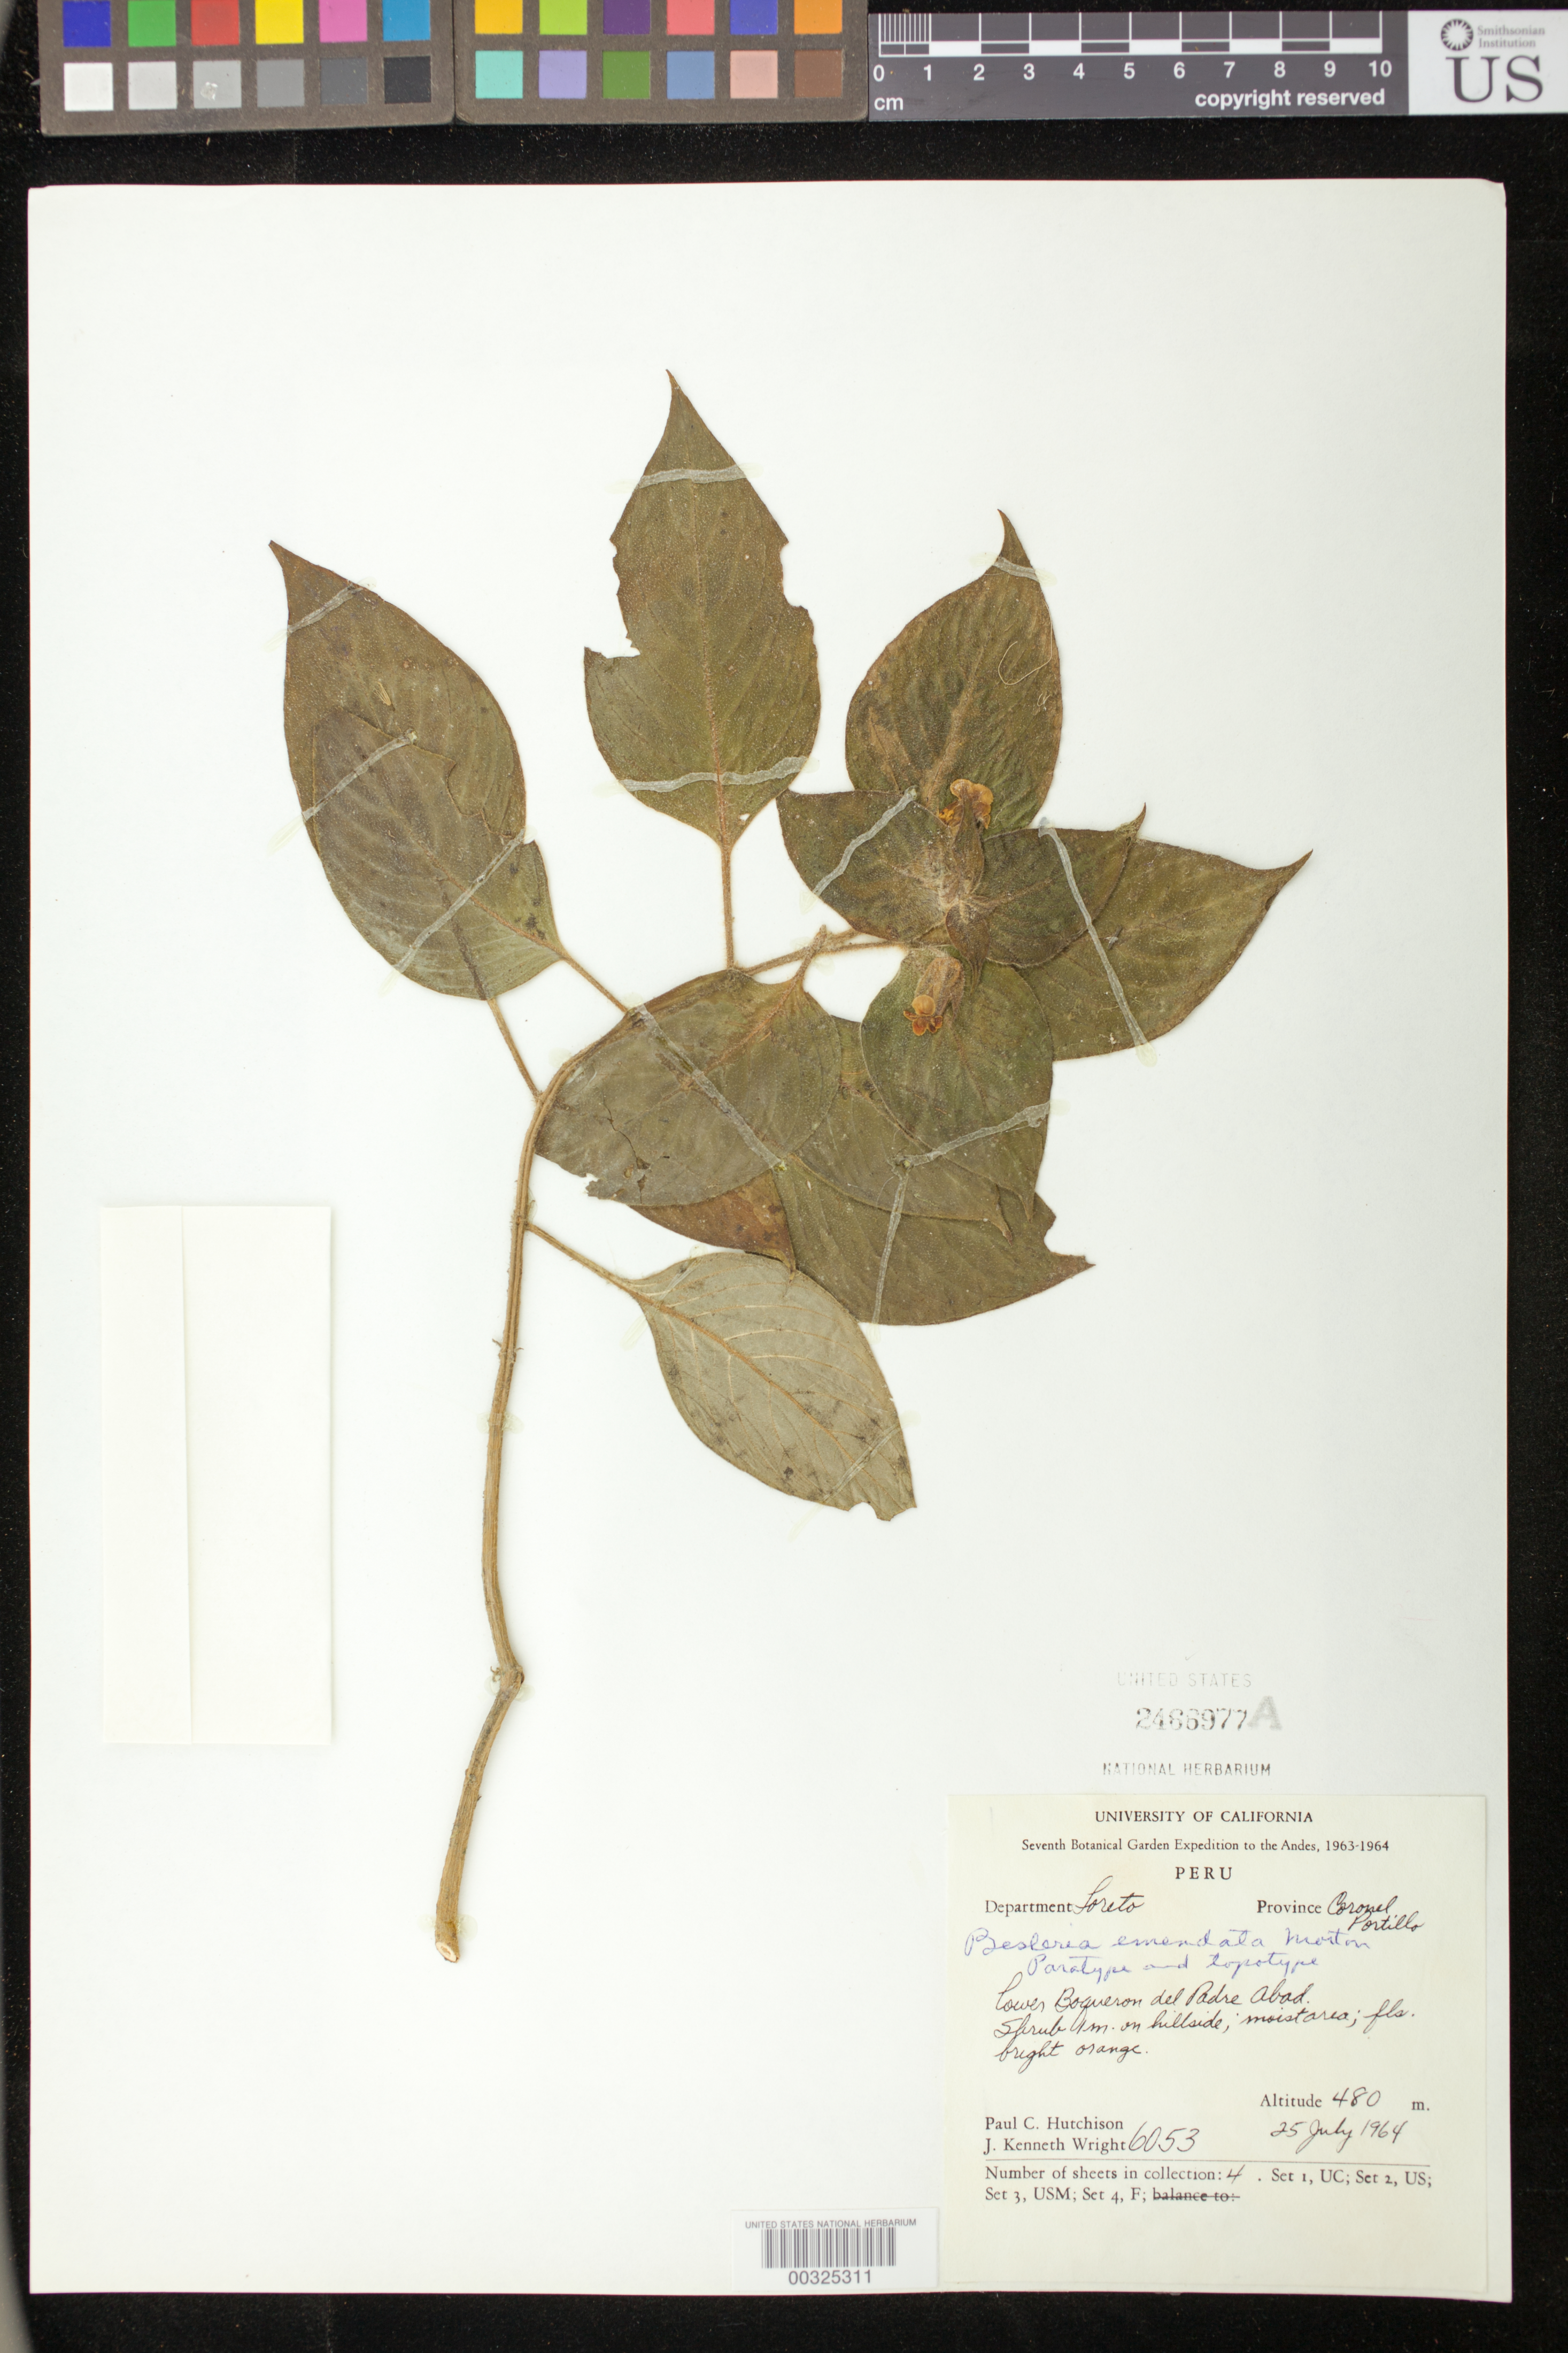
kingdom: Plantae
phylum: Tracheophyta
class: Magnoliopsida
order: Lamiales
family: Gesneriaceae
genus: Besleria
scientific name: Besleria emendata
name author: C.V. Morton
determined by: Skog, Laurence E.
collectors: P. C. Hutchison, J. K. Wright & R. M. Straw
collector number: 6053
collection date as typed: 25 Jul 1964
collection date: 1964-07-25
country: Peru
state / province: Loreto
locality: Prov. Coronel Portillo; Lower Boquerón del Padre Abad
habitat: On hillside, moist area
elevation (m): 480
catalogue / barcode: US 2466977A